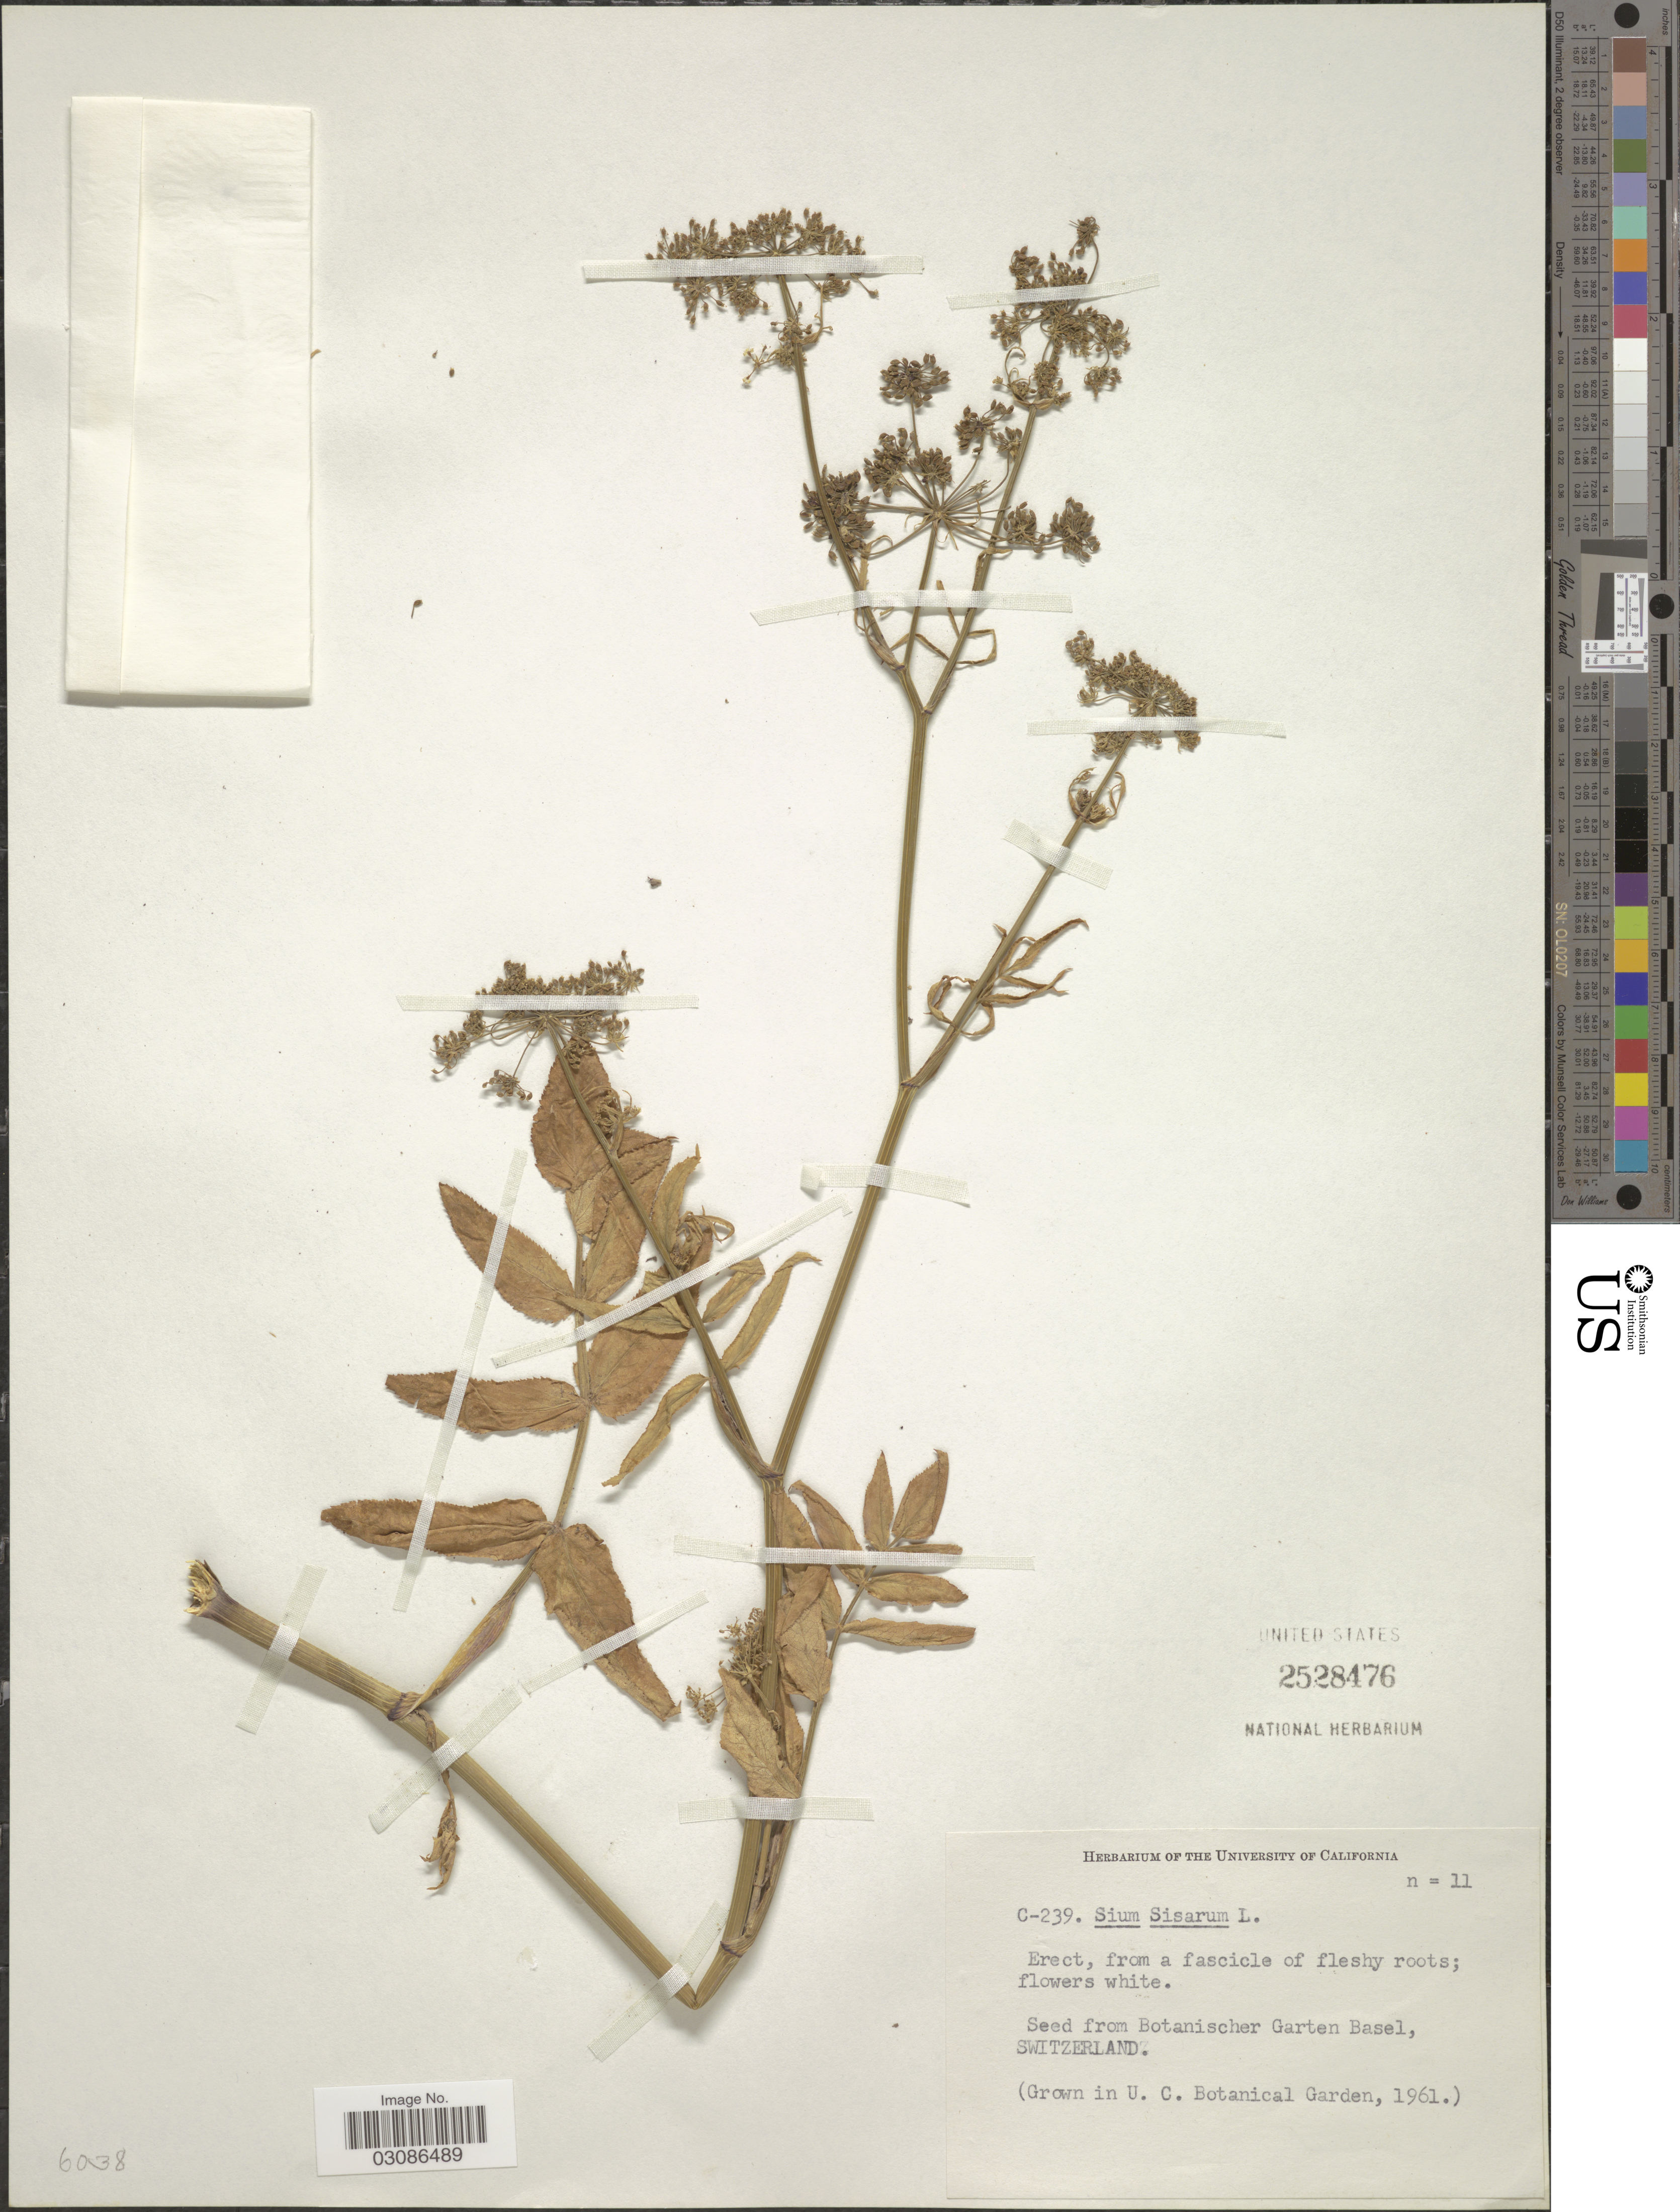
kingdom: Plantae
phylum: Tracheophyta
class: Magnoliopsida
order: Apiales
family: Apiaceae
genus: Sium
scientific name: Sium sisarum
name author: L.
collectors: ex herb. Univ. of California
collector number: C-239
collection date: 1961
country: United States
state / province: California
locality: Grown in U. C. Botanical Garden.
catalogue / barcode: US 2528476